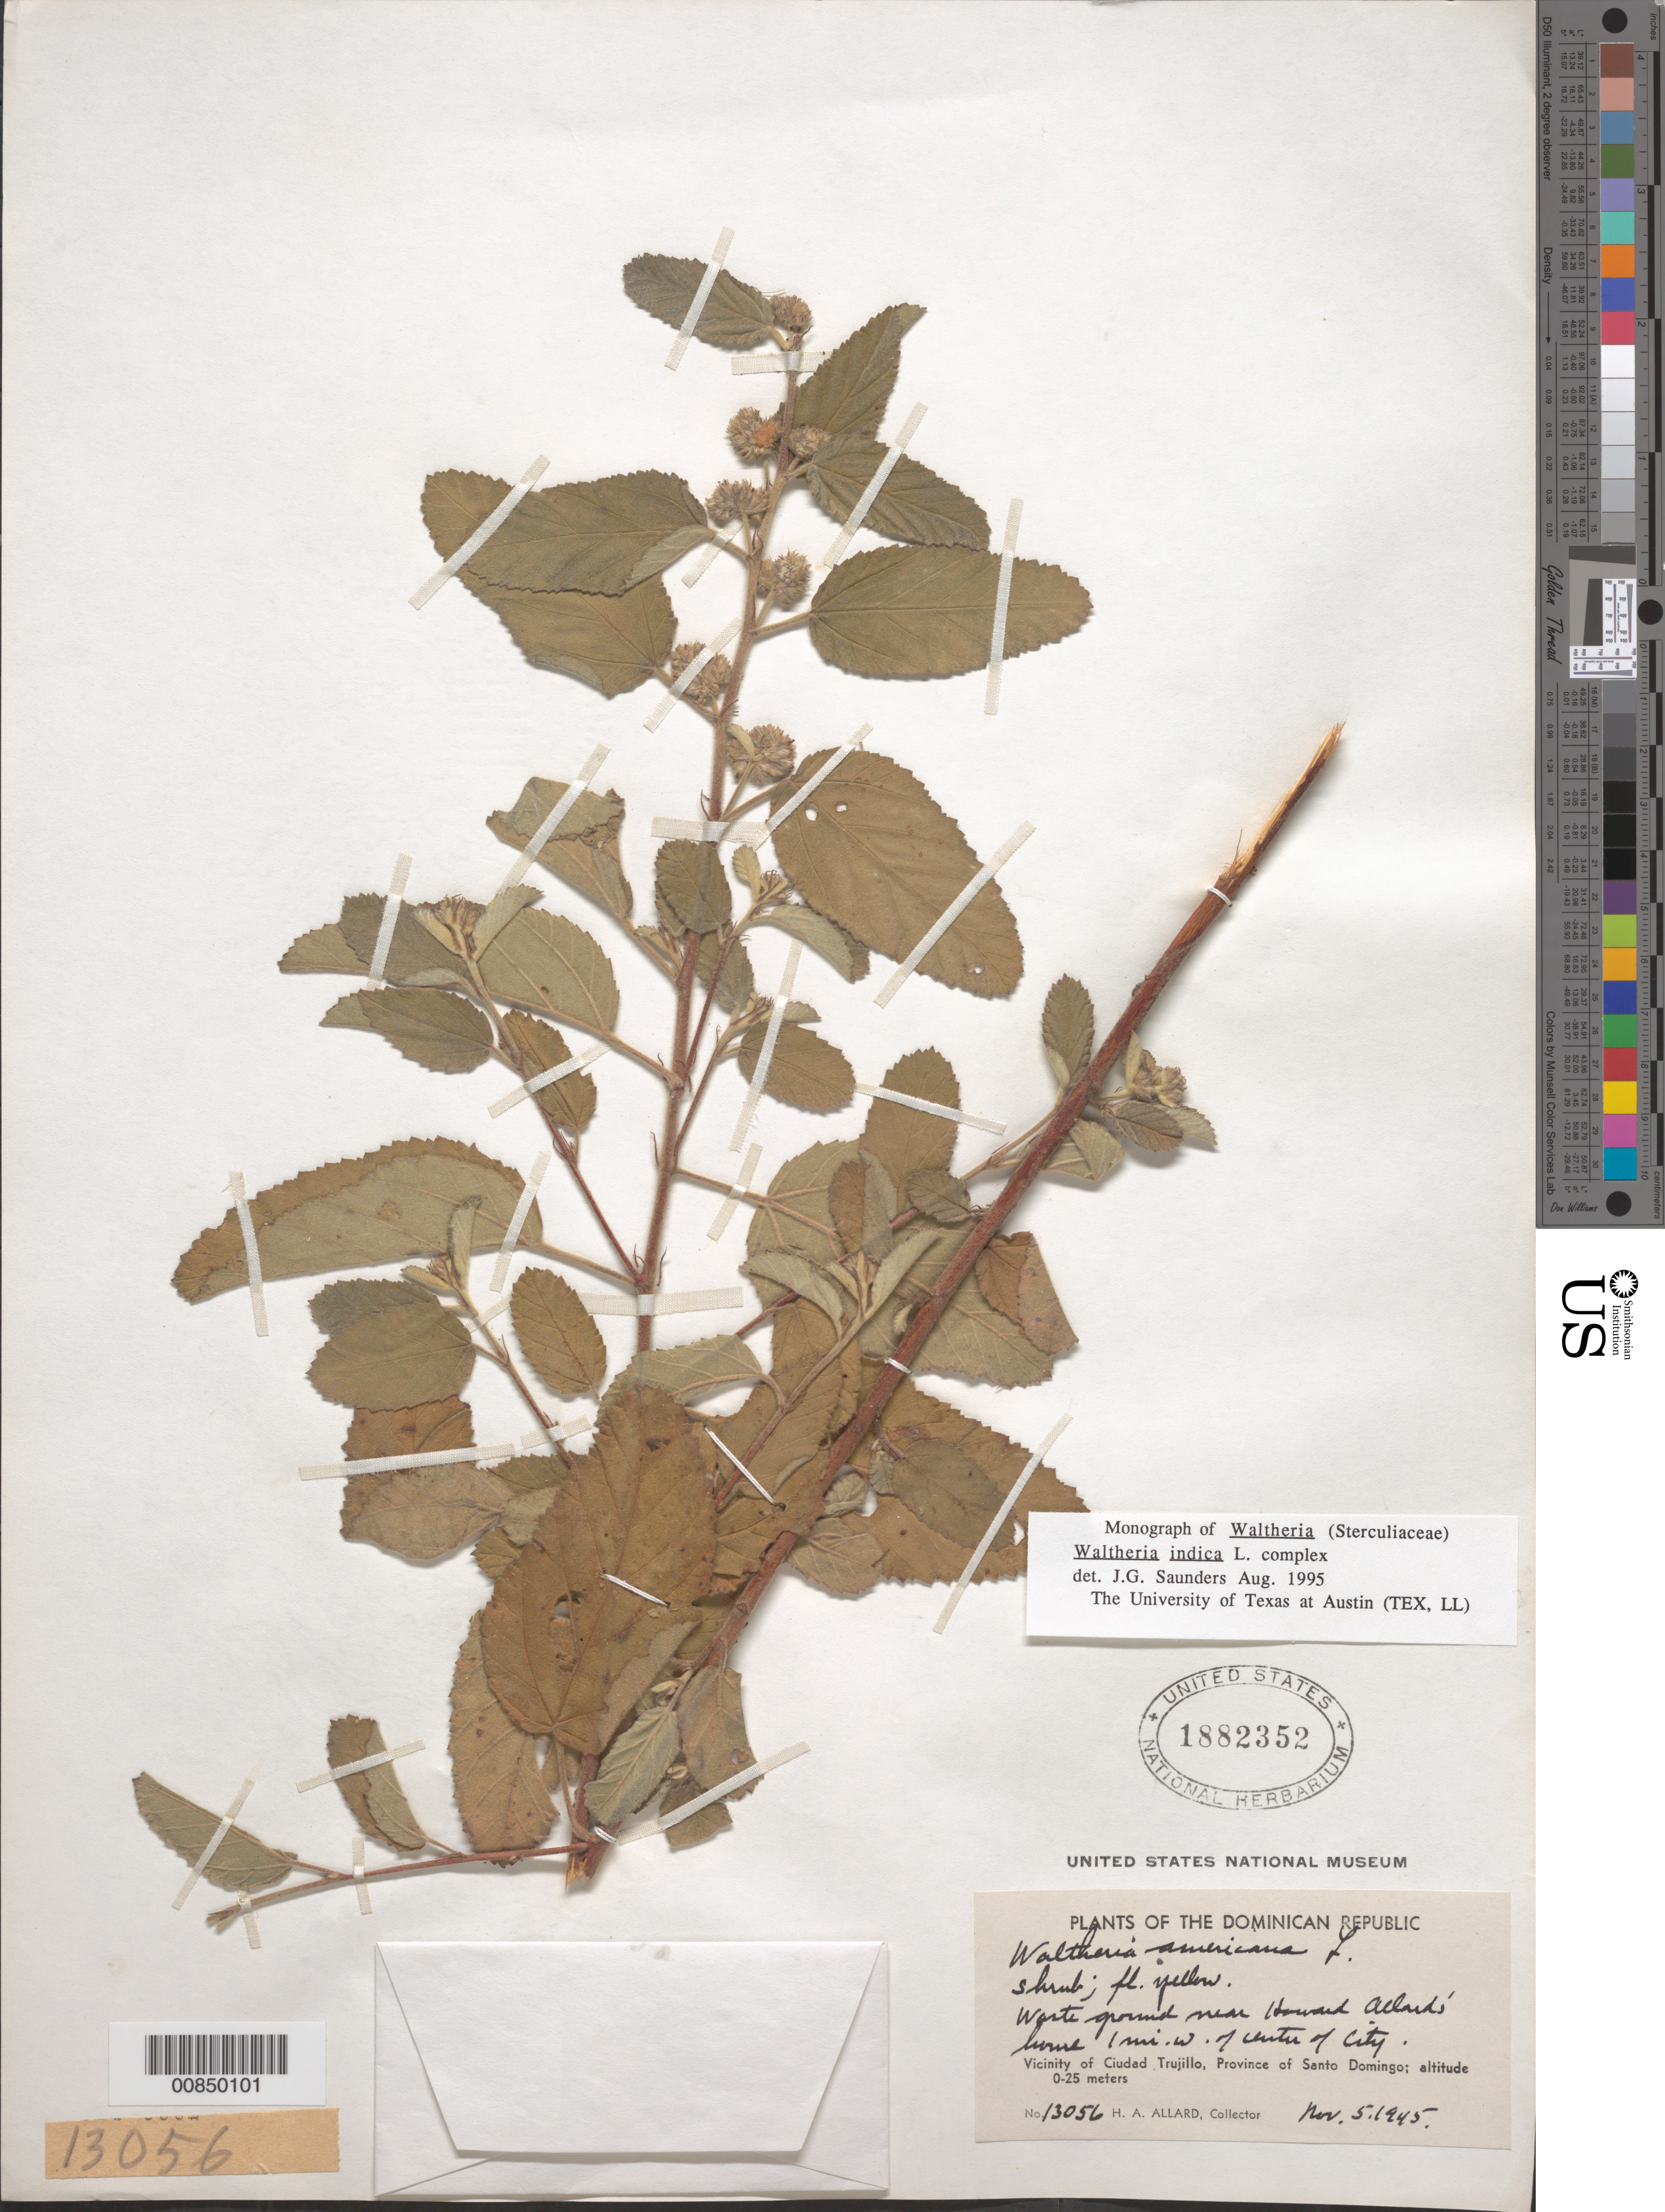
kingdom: Plantae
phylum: Tracheophyta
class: Magnoliopsida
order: Malvales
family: Malvaceae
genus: Waltheria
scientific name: Waltheria indica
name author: L.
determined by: Saunders, J. G.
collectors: H. A. Allard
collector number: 13056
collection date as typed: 05 Nov 1945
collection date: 1945-11-05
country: Dominican Republic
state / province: Distrito Nacional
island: Hispaniola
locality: Vicinity of Santo Domingo City, near Howard Allard's home, 1 mile W of center of city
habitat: Waste ground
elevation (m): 0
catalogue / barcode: US 1882352